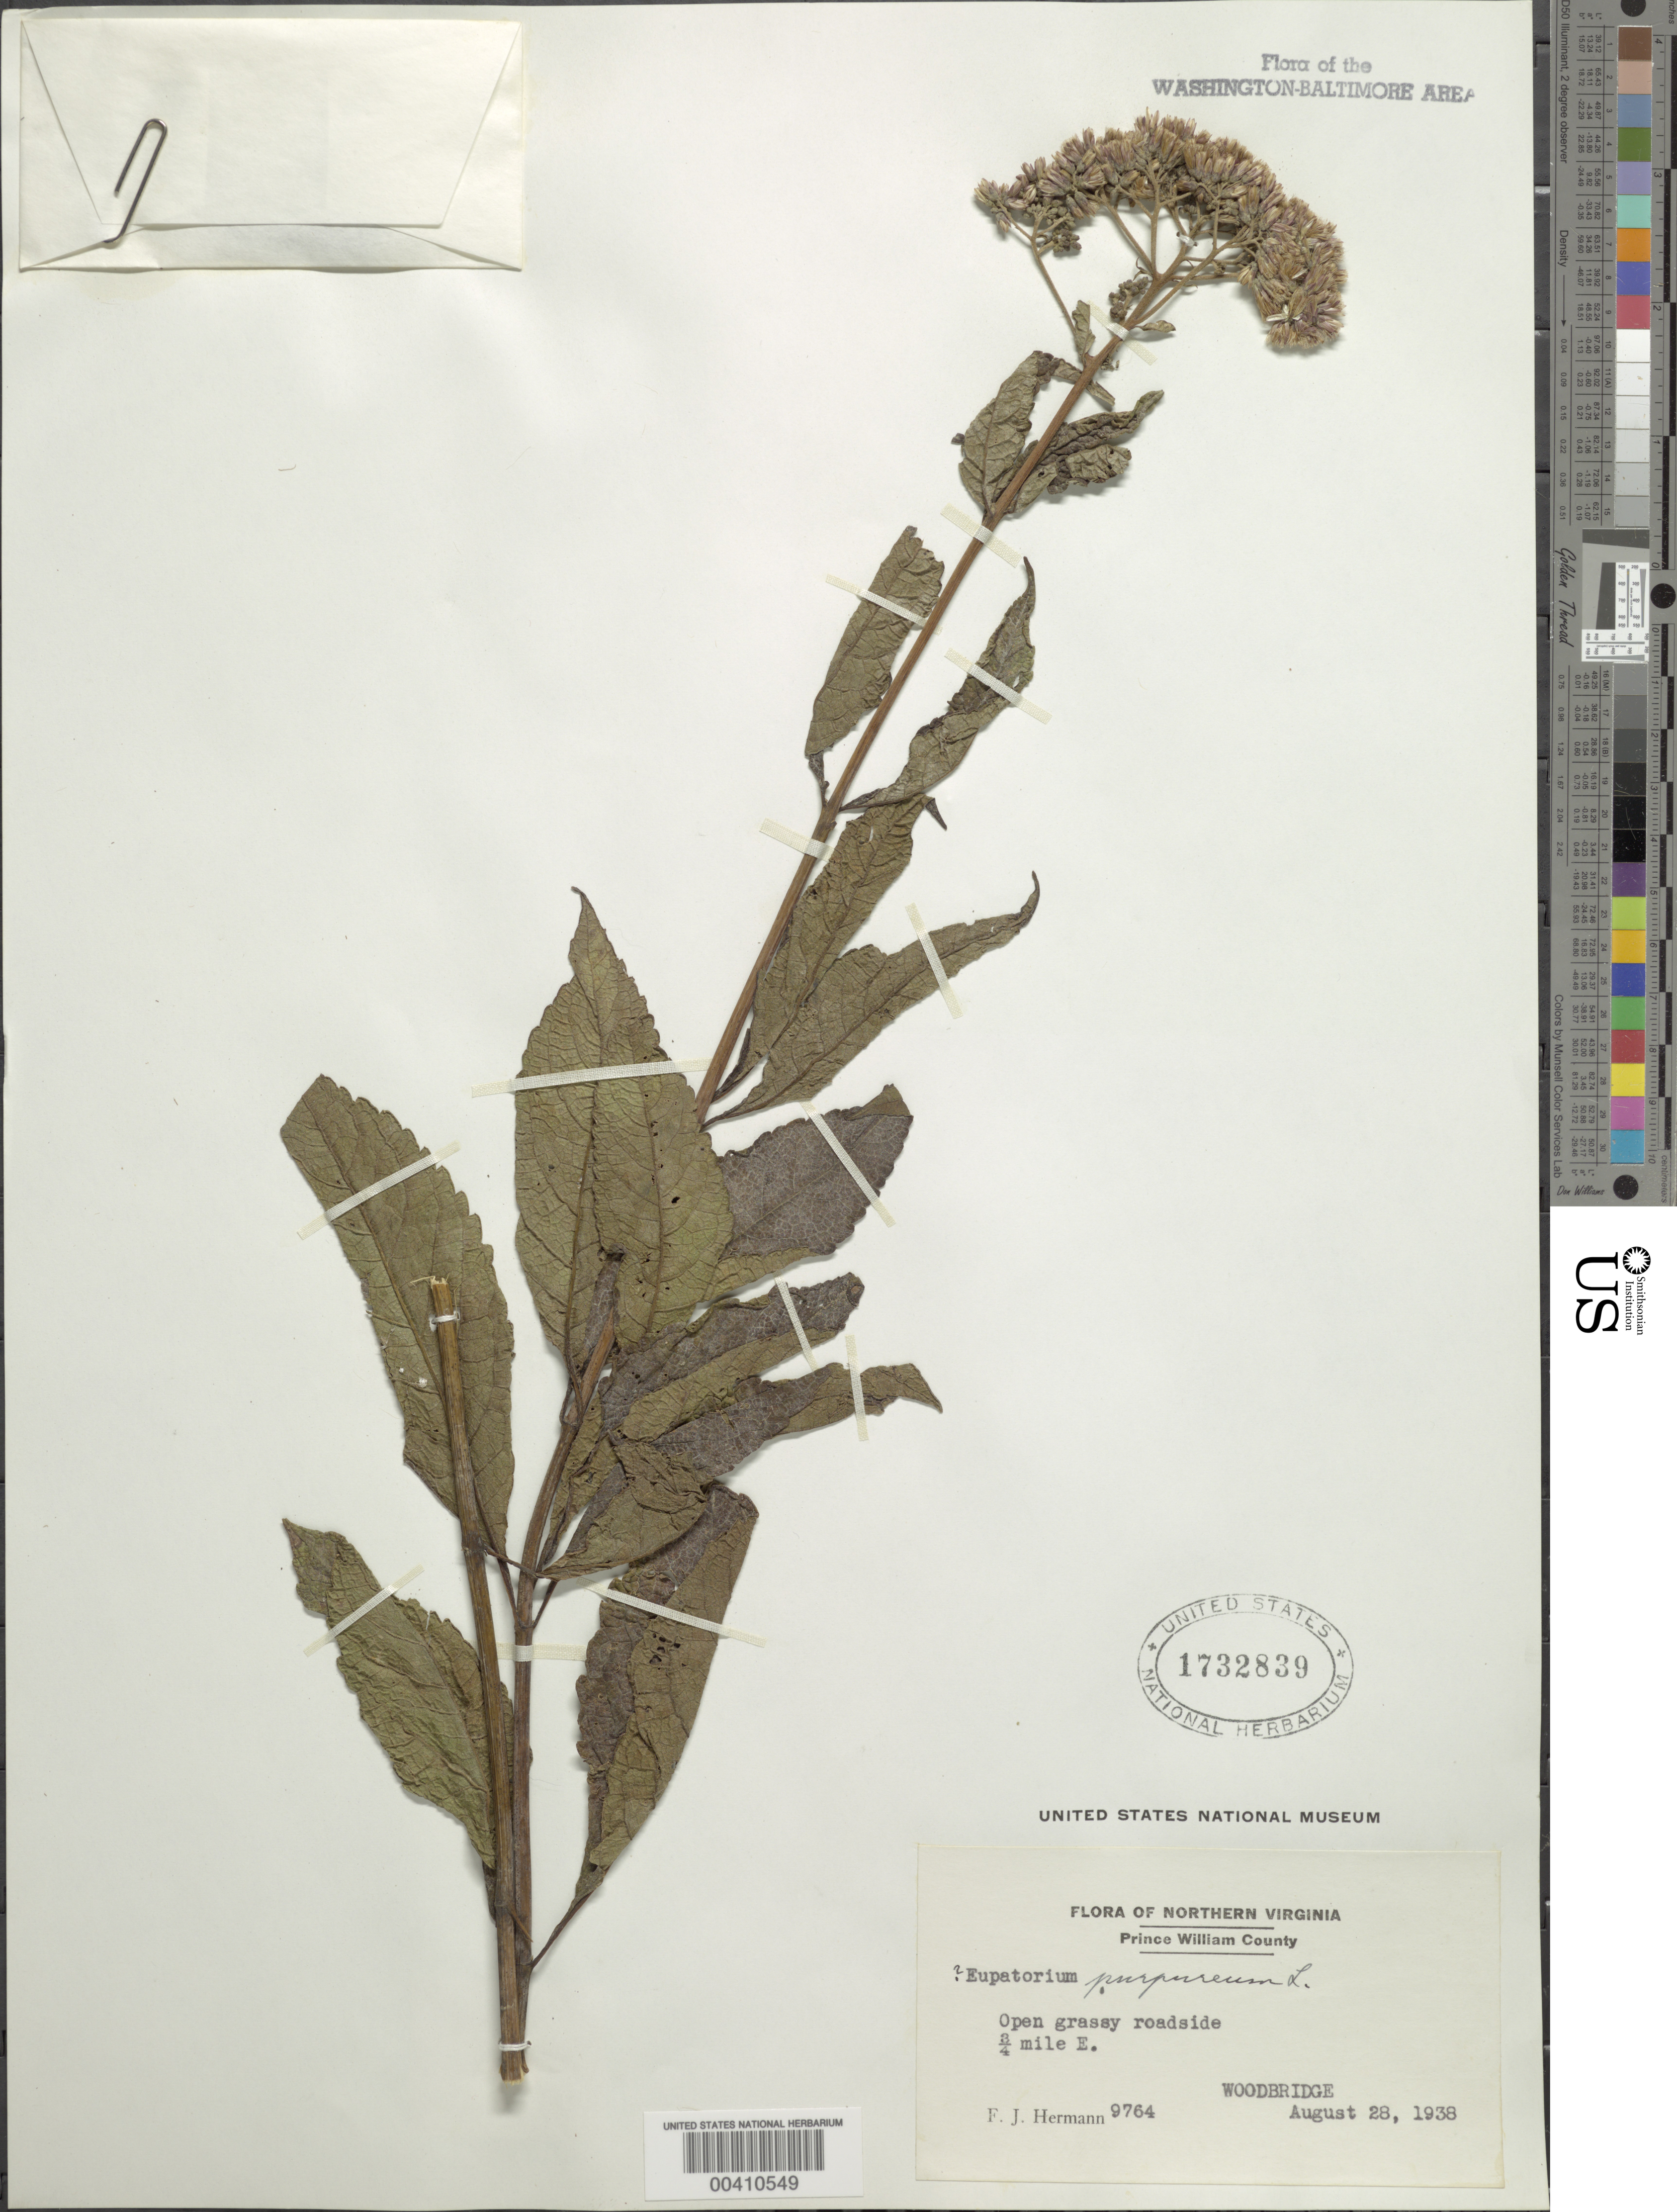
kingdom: Plantae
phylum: Tracheophyta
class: Magnoliopsida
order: Asterales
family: Asteraceae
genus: Eupatorium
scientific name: Eupatorium purpureum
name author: (L.) E.E. Lamont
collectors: F. J. Hermann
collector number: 9764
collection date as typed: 28 Aug 1938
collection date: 1938-08-28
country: United States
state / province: Virginia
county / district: Prince William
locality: Woodbridge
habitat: Grassy open roadside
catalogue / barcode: US 1732839